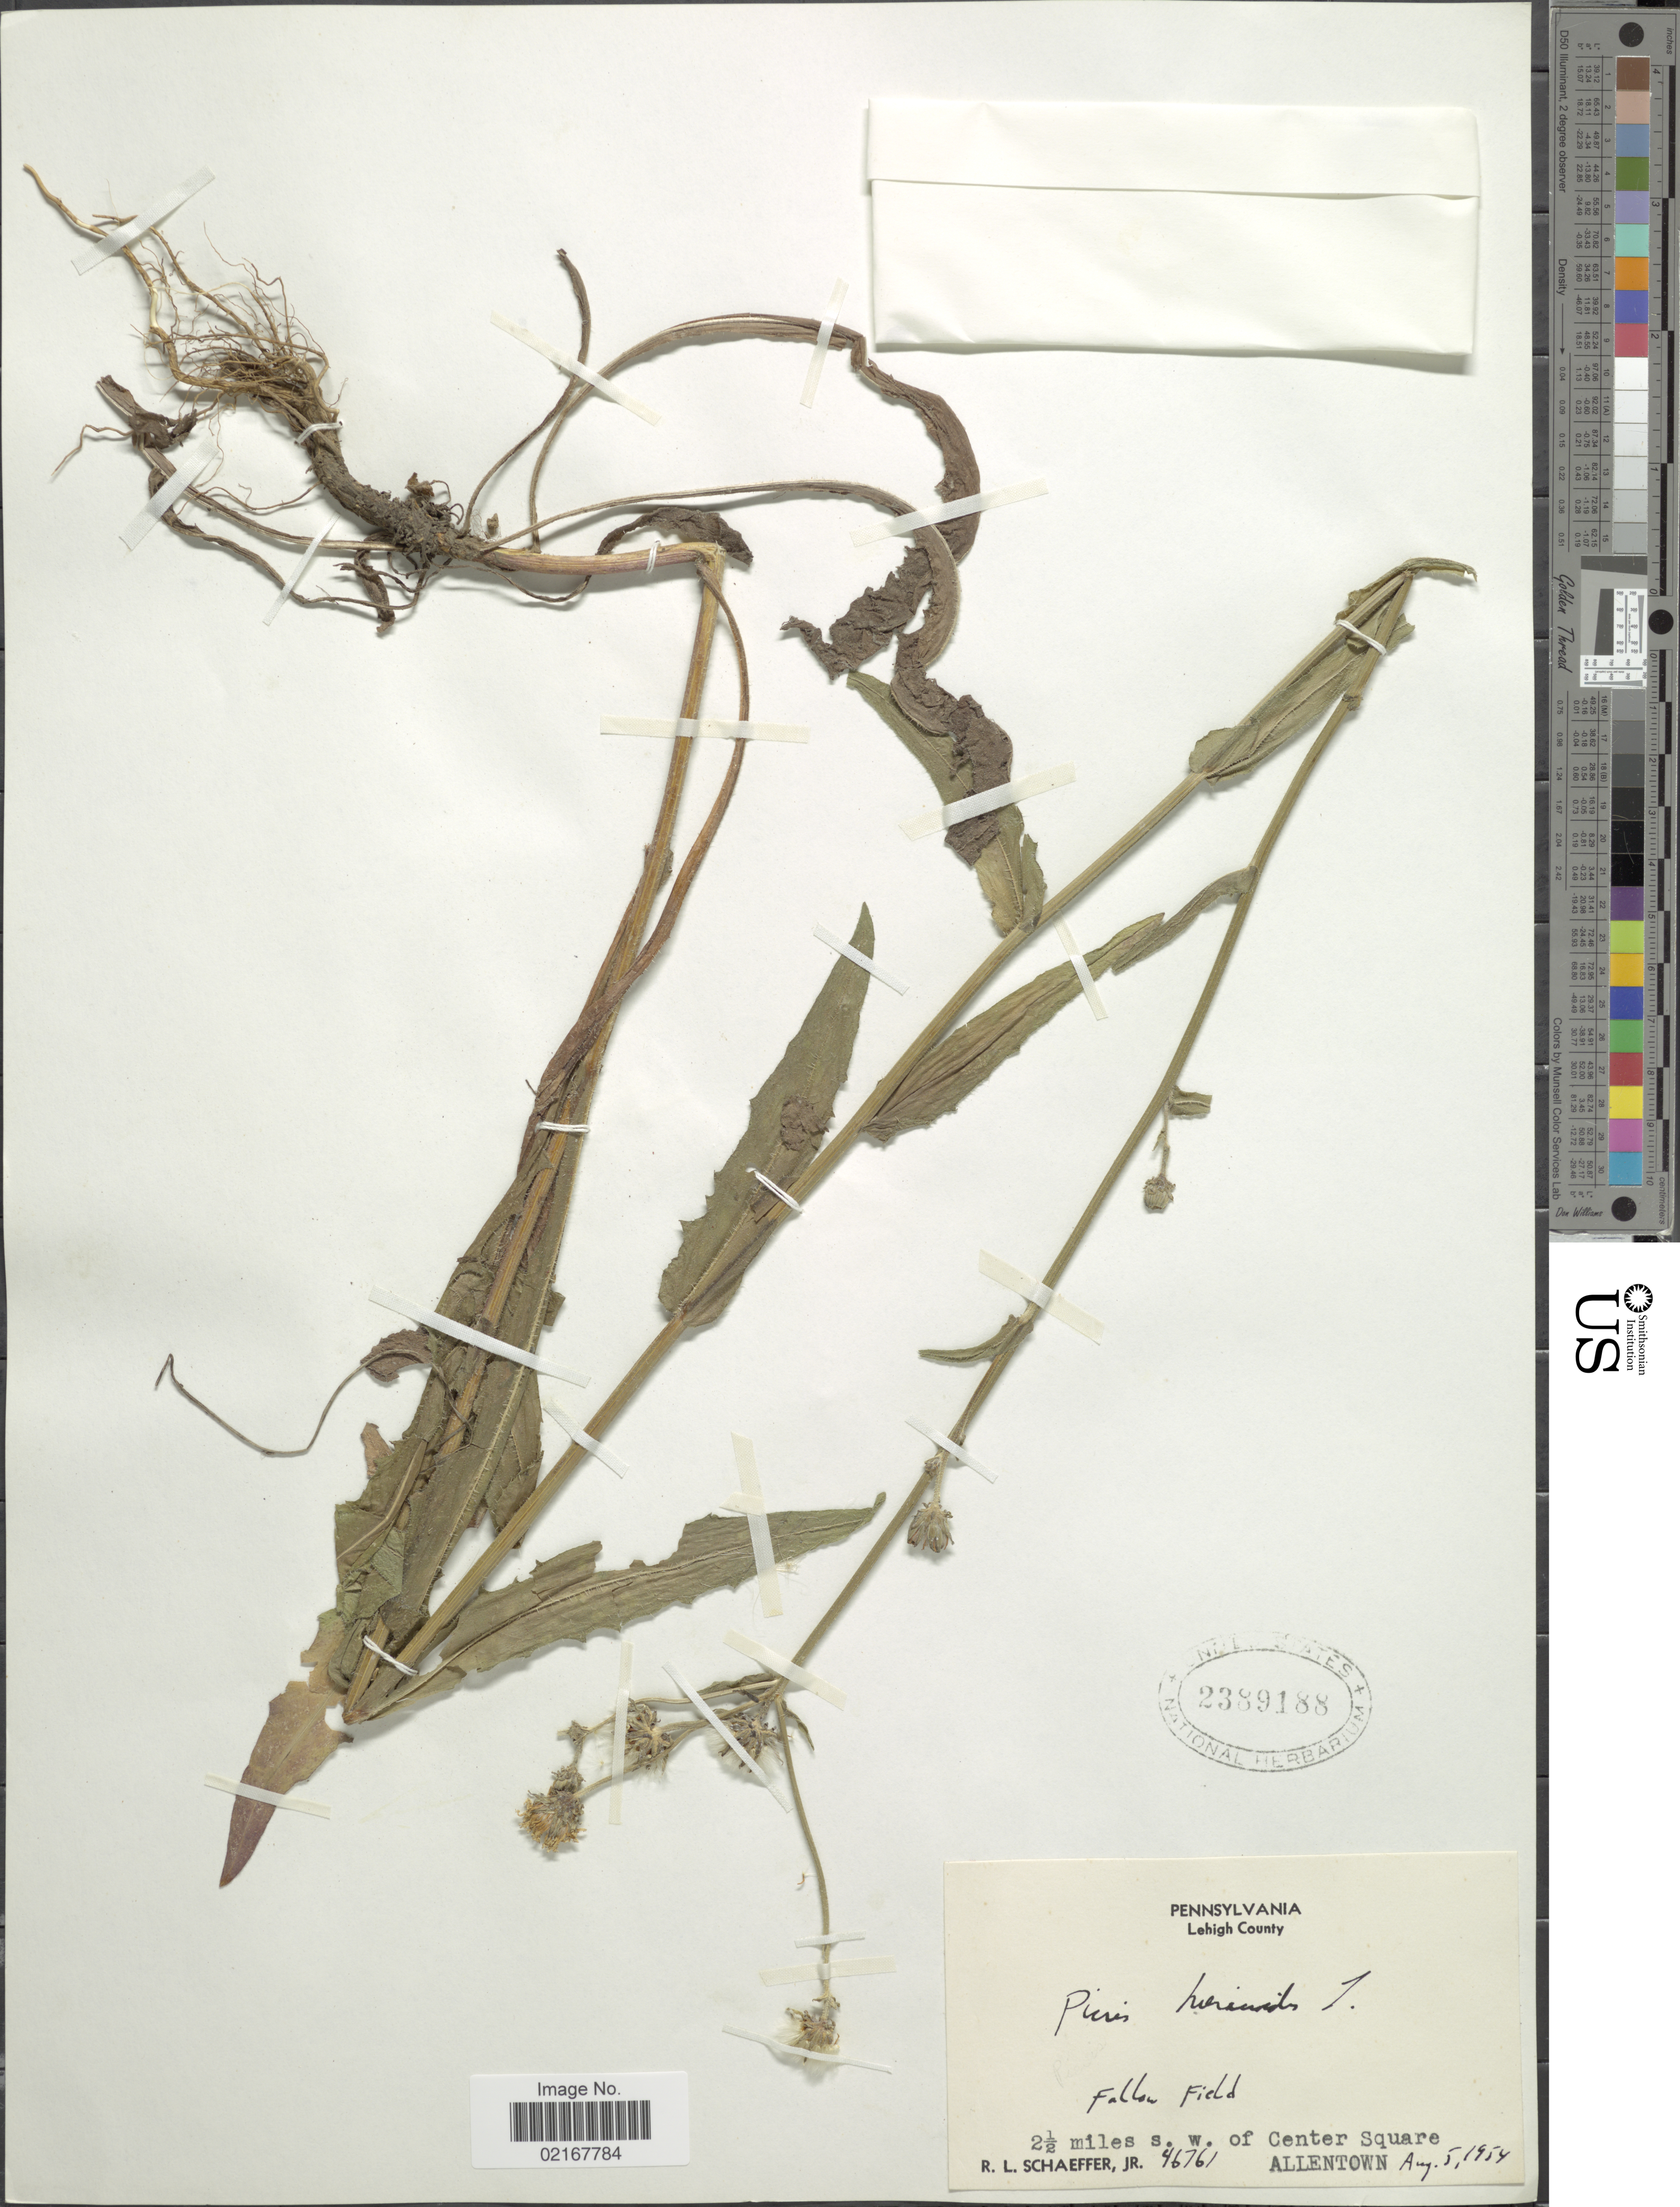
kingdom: Plantae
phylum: Tracheophyta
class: Magnoliopsida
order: Asterales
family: Asteraceae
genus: Picris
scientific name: Picris hieracioides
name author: L.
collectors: R. L. Schaeffer Jr.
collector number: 46761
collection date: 1954-08-05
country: United States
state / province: Pennsylvania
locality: Lehigh County, 2½ miles s.w. of Center Square, Allentown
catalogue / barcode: US 2389188